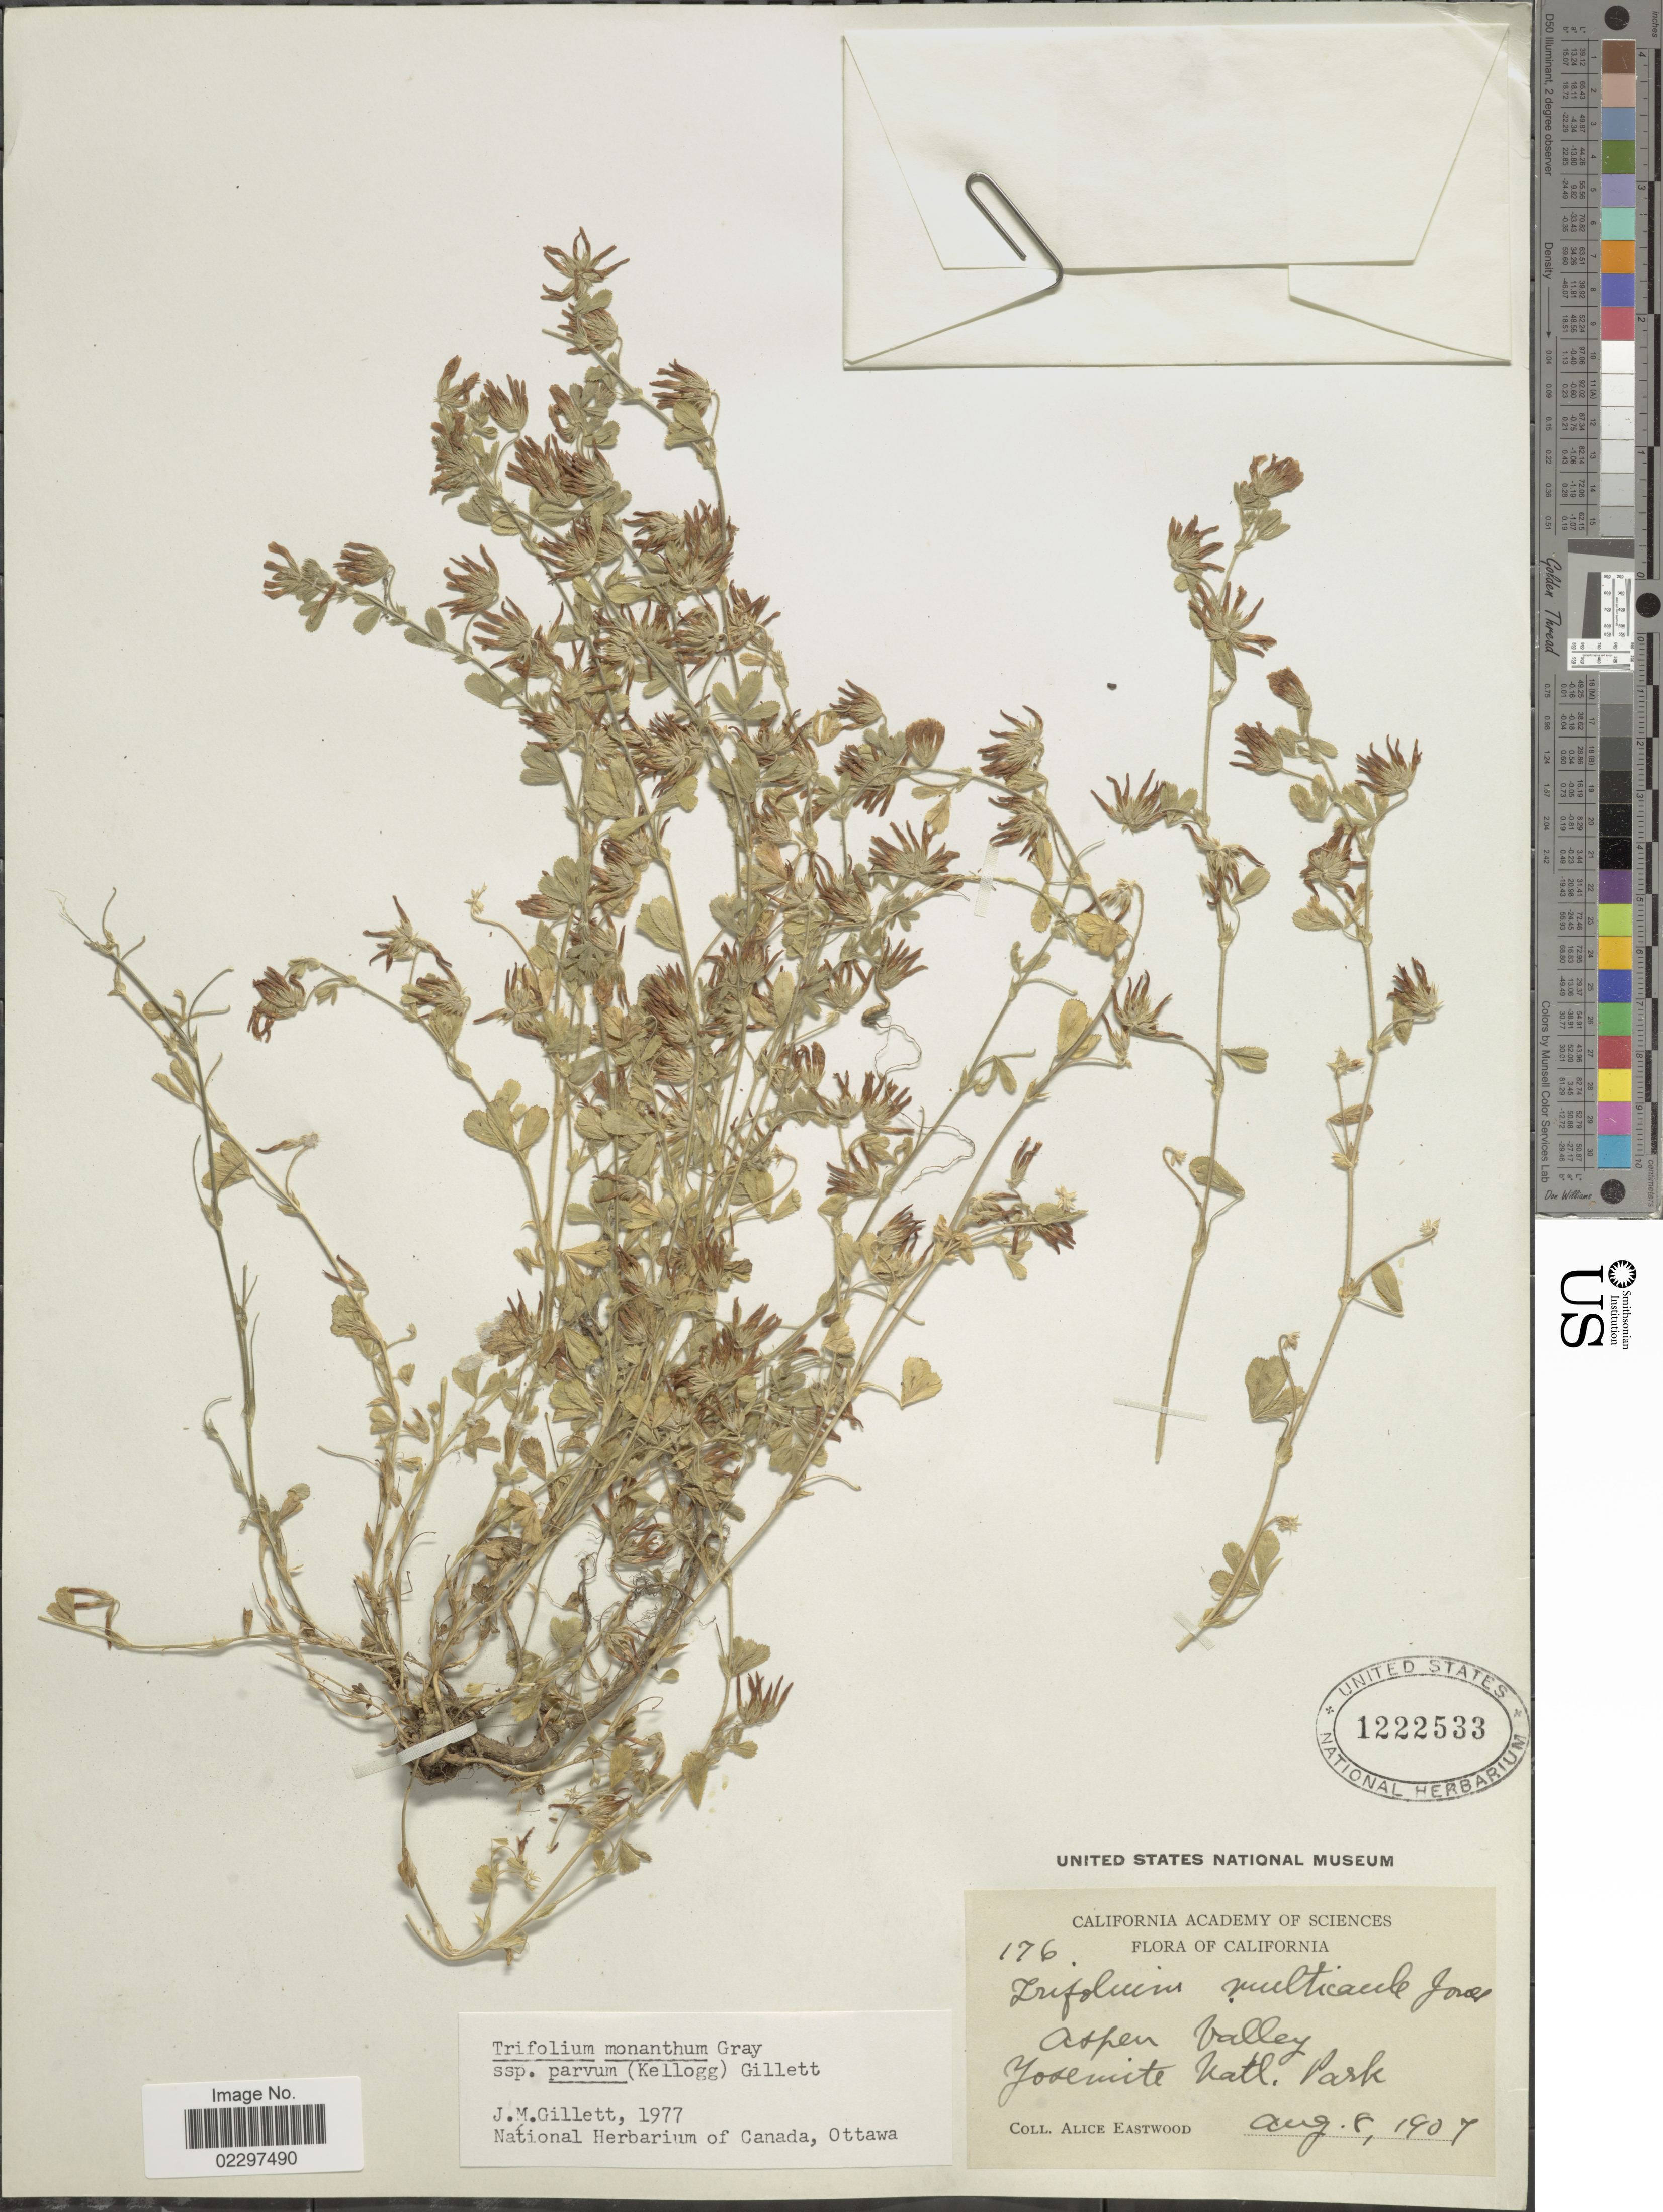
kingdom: Plantae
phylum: Tracheophyta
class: Magnoliopsida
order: Fabales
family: Fabaceae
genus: Trifolium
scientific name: Trifolium monanthum subsp. parvum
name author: (Kellogg) J.M. Gillett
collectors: A. Eastwood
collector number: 176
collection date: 1907-08-08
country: United States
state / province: California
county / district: Mariposa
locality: Aspen Valley. Yosemite Natl. Park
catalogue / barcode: US 1222533